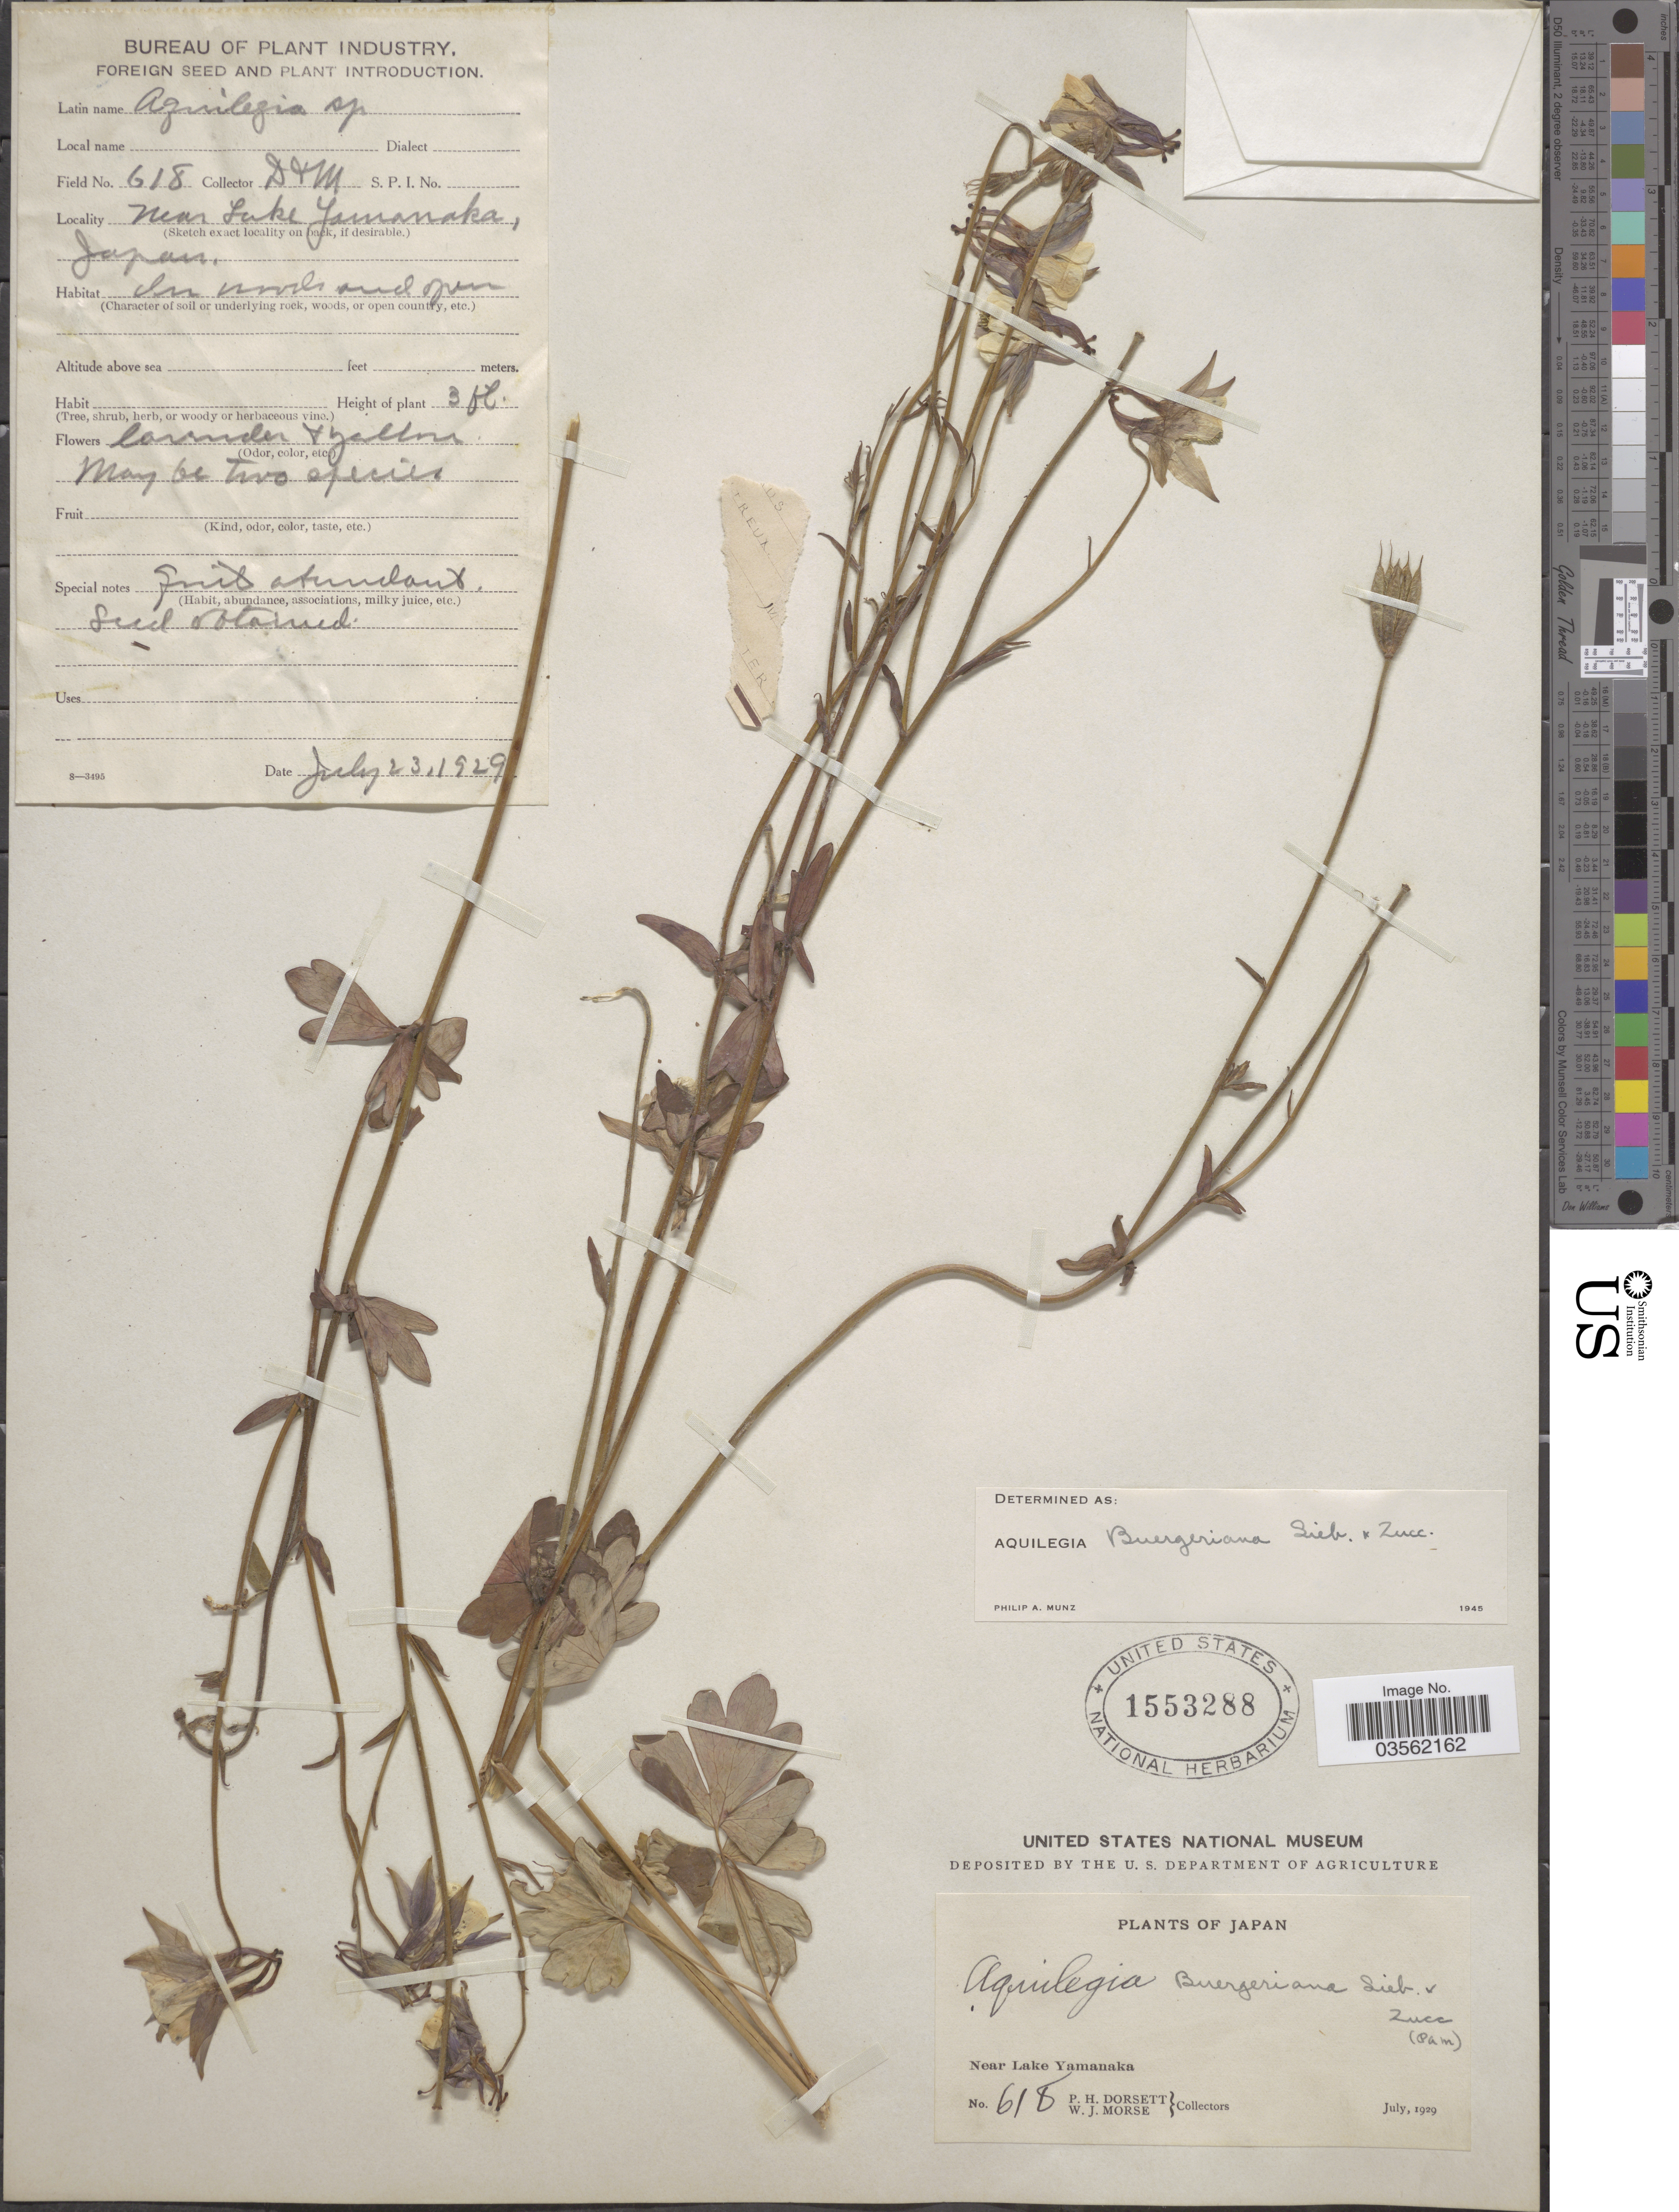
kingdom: Plantae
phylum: Tracheophyta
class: Magnoliopsida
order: Ranunculales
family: Ranunculaceae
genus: Aquilegia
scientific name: Aquilegia buergeriana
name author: Siebold & Zucc.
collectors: P. H. Dorsett & W. J. Morse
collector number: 618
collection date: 1929-07-23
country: Japan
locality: Near Lake Yamanaka.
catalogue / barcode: US 1553288